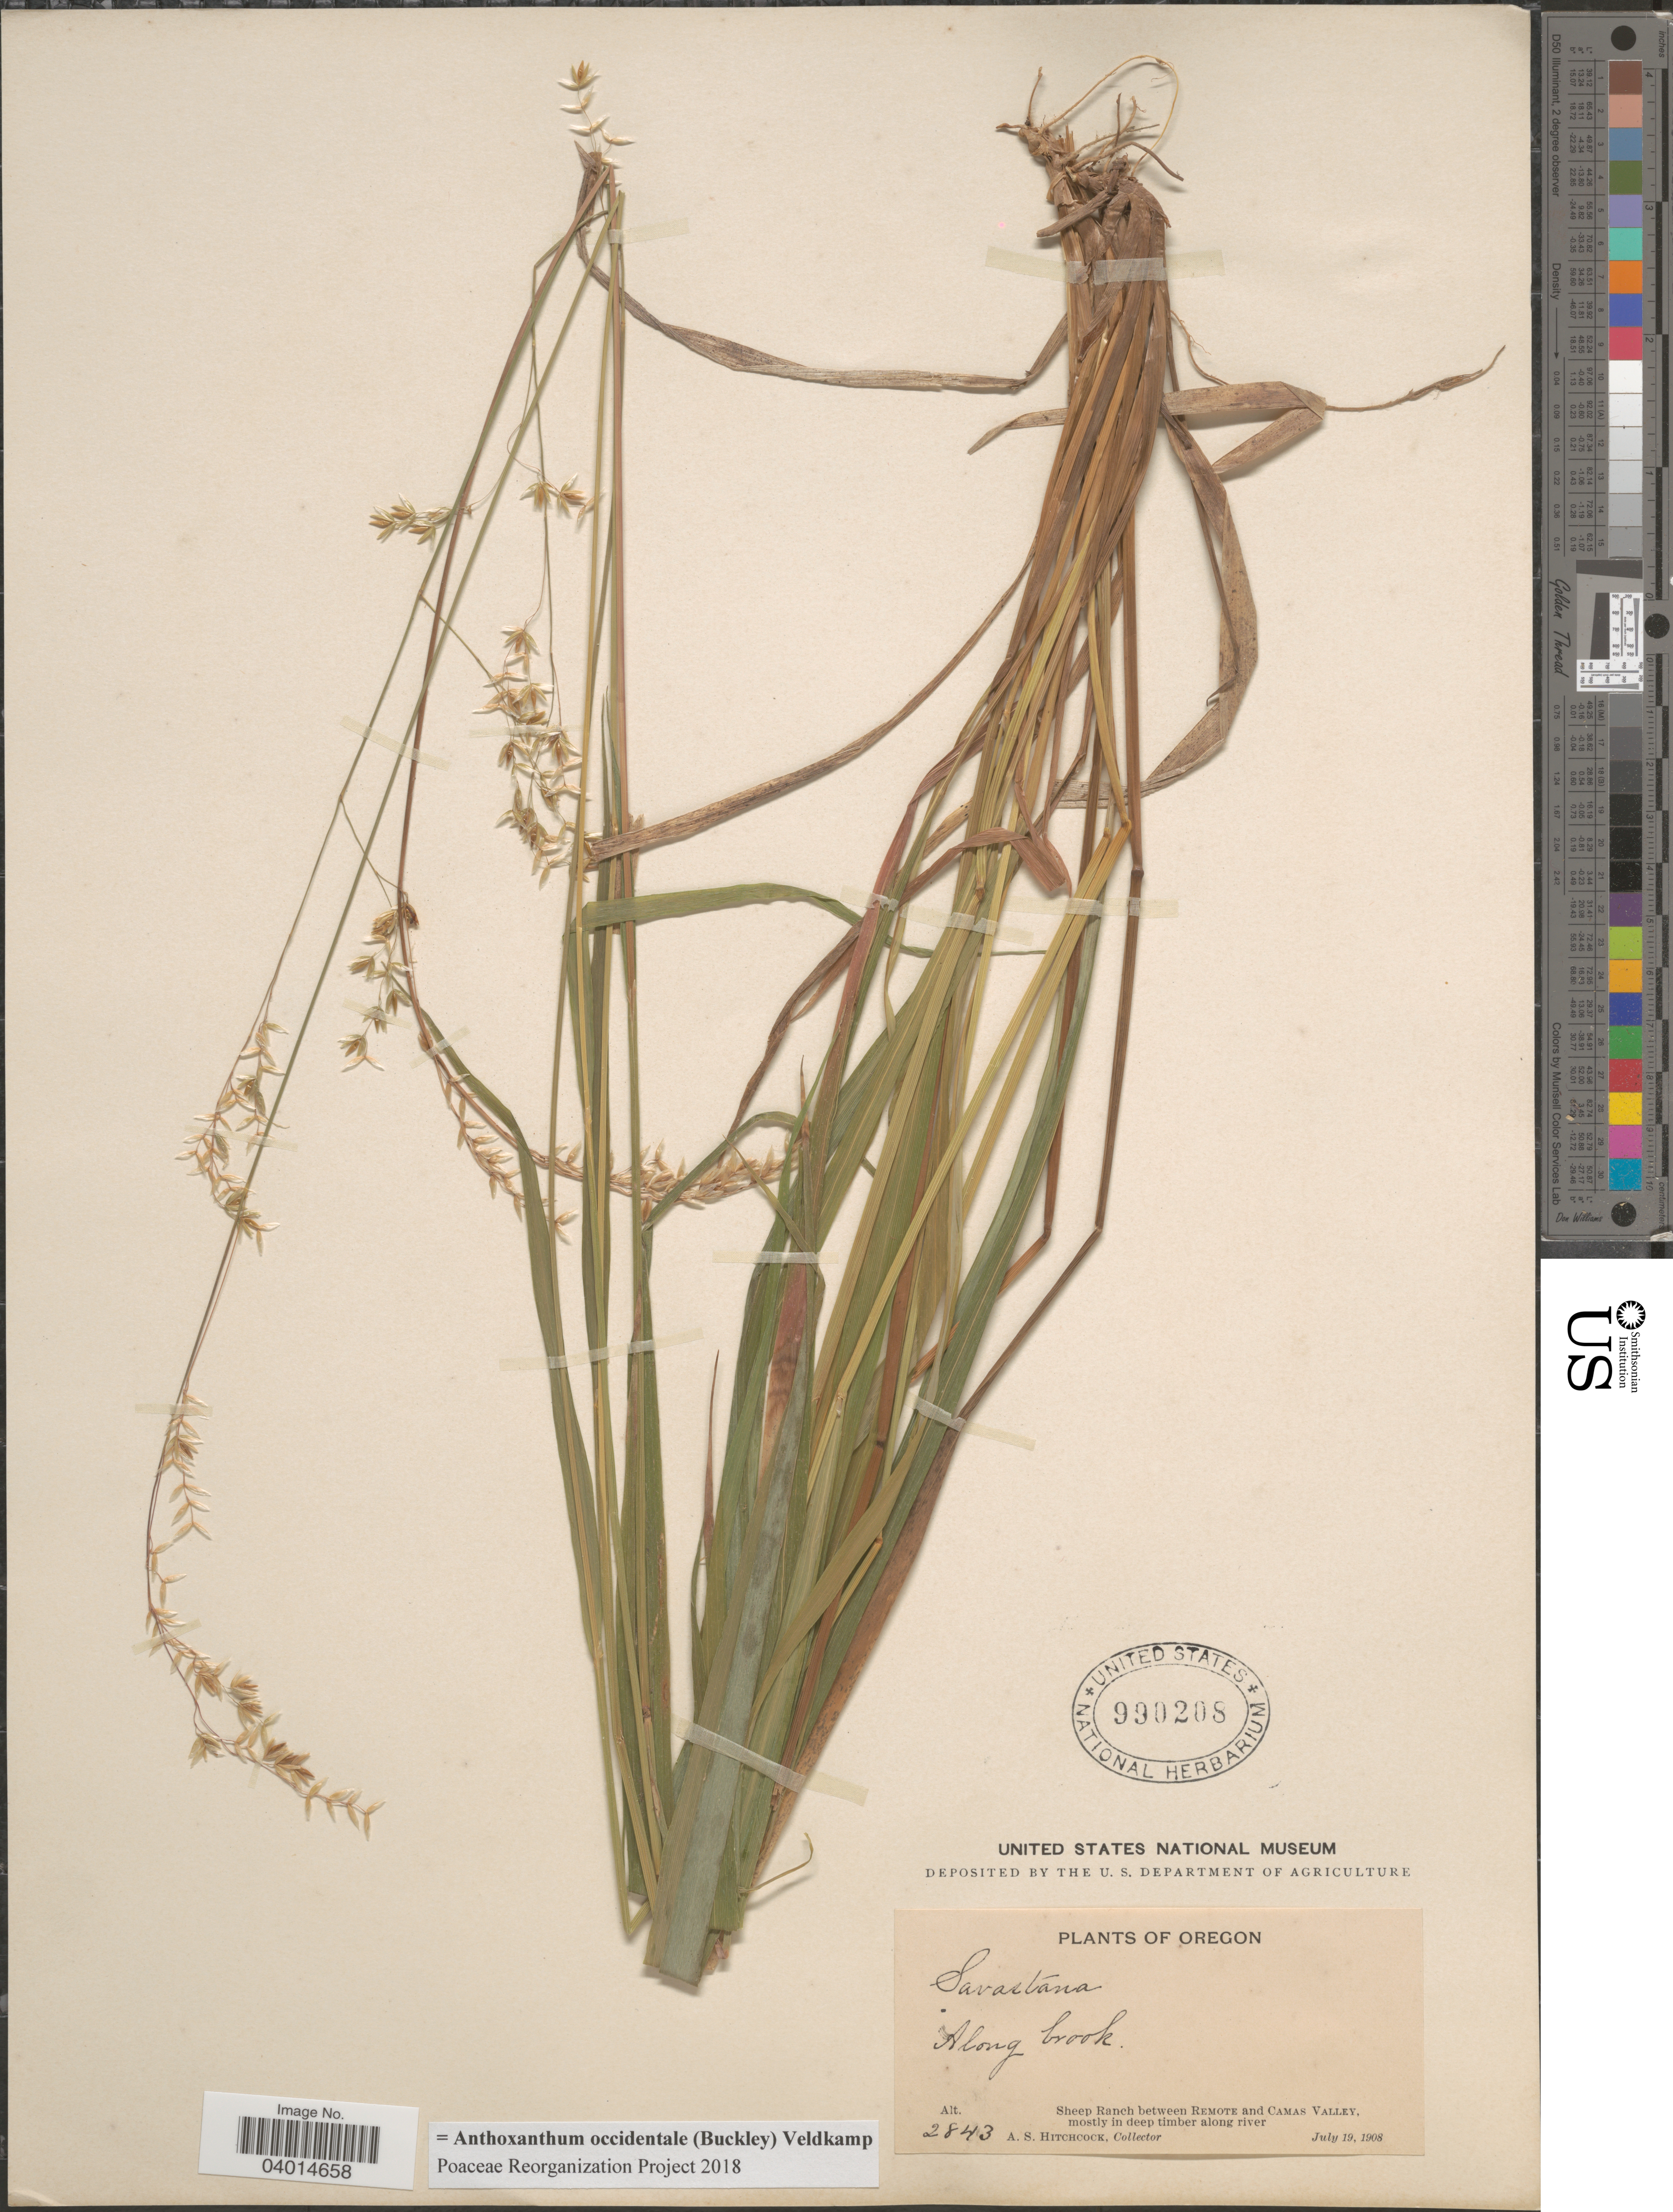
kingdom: Plantae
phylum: Tracheophyta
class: Liliopsida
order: Poales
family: Poaceae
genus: Anthoxanthum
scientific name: Anthoxanthum occidentale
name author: (Buckley) Veldkamp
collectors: A. S. Hitchcock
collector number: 2843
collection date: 1908-07-19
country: United States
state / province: Oregon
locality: Along brook. Sheep Ranch between Remote and Camas Valley, mostly in deep timber along river.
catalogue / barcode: US 990208